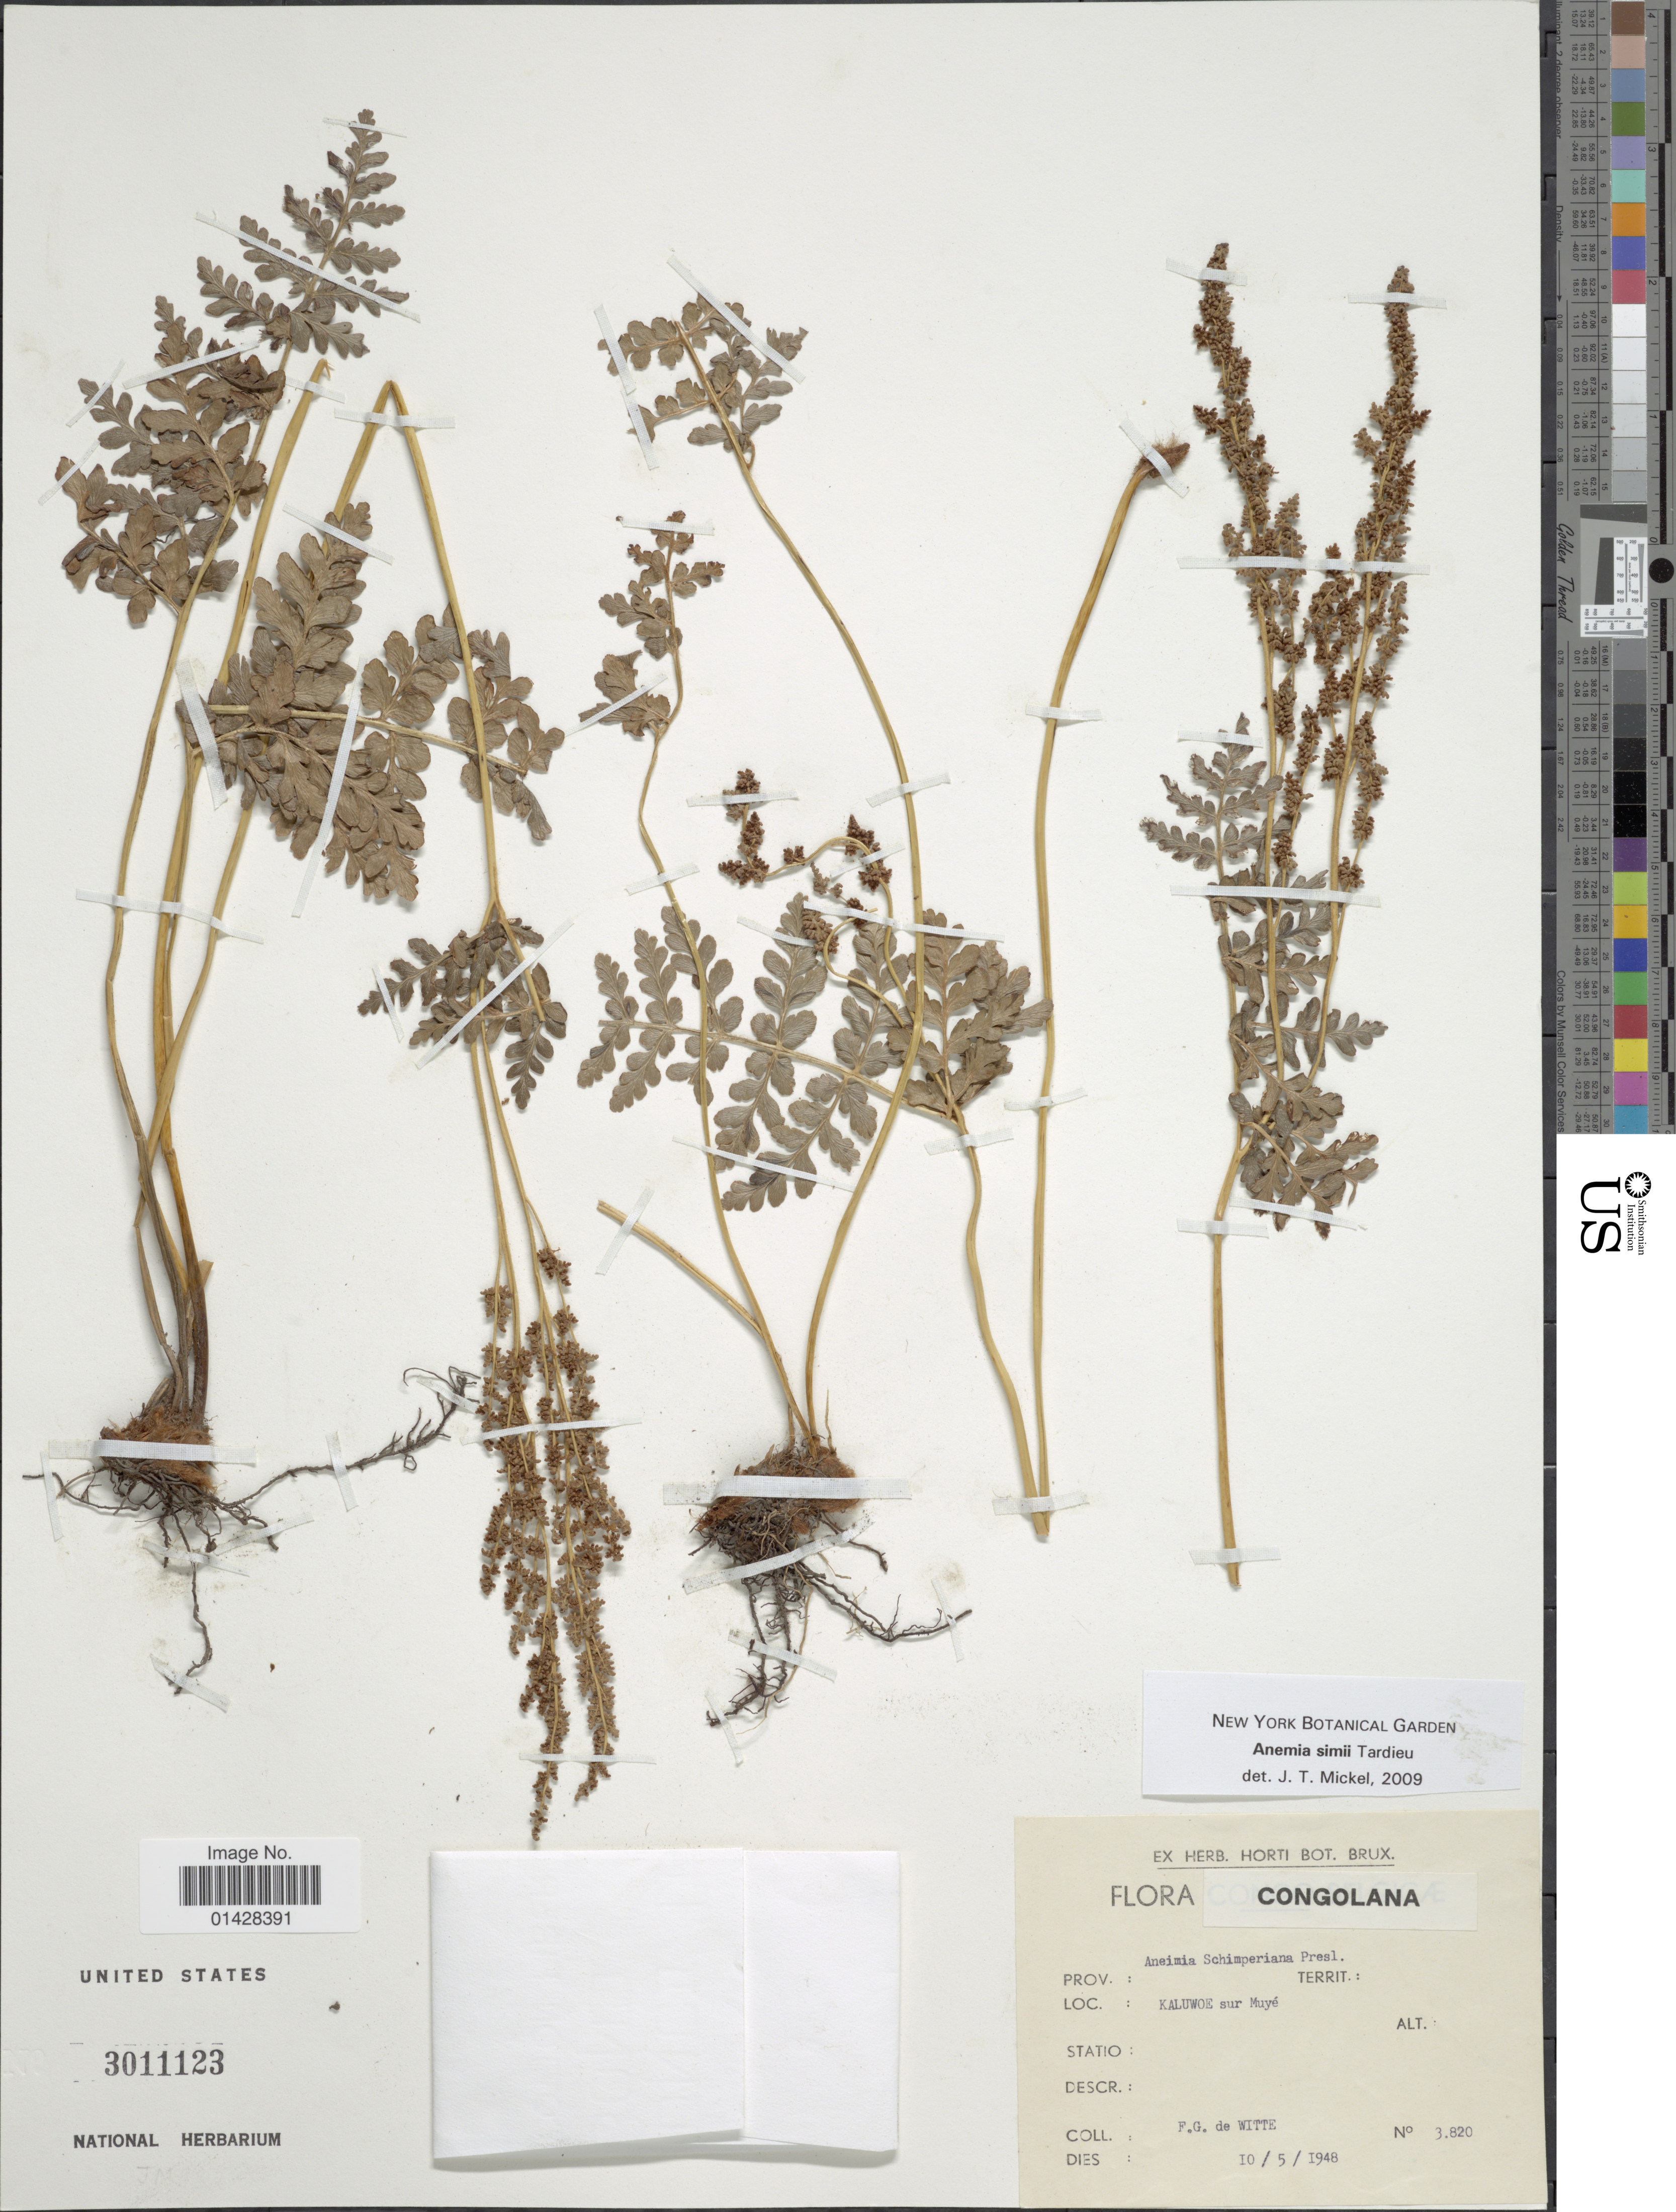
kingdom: Plantae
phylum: Tracheophyta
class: Polypodiopsida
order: Schizaeales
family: Anemiaceae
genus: Anemia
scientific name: Anemia simii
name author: Tardieu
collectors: G. de Witte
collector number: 3820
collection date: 1948-05-10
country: Nigeria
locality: Kaluwoe sur Muyé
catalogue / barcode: US 3011123